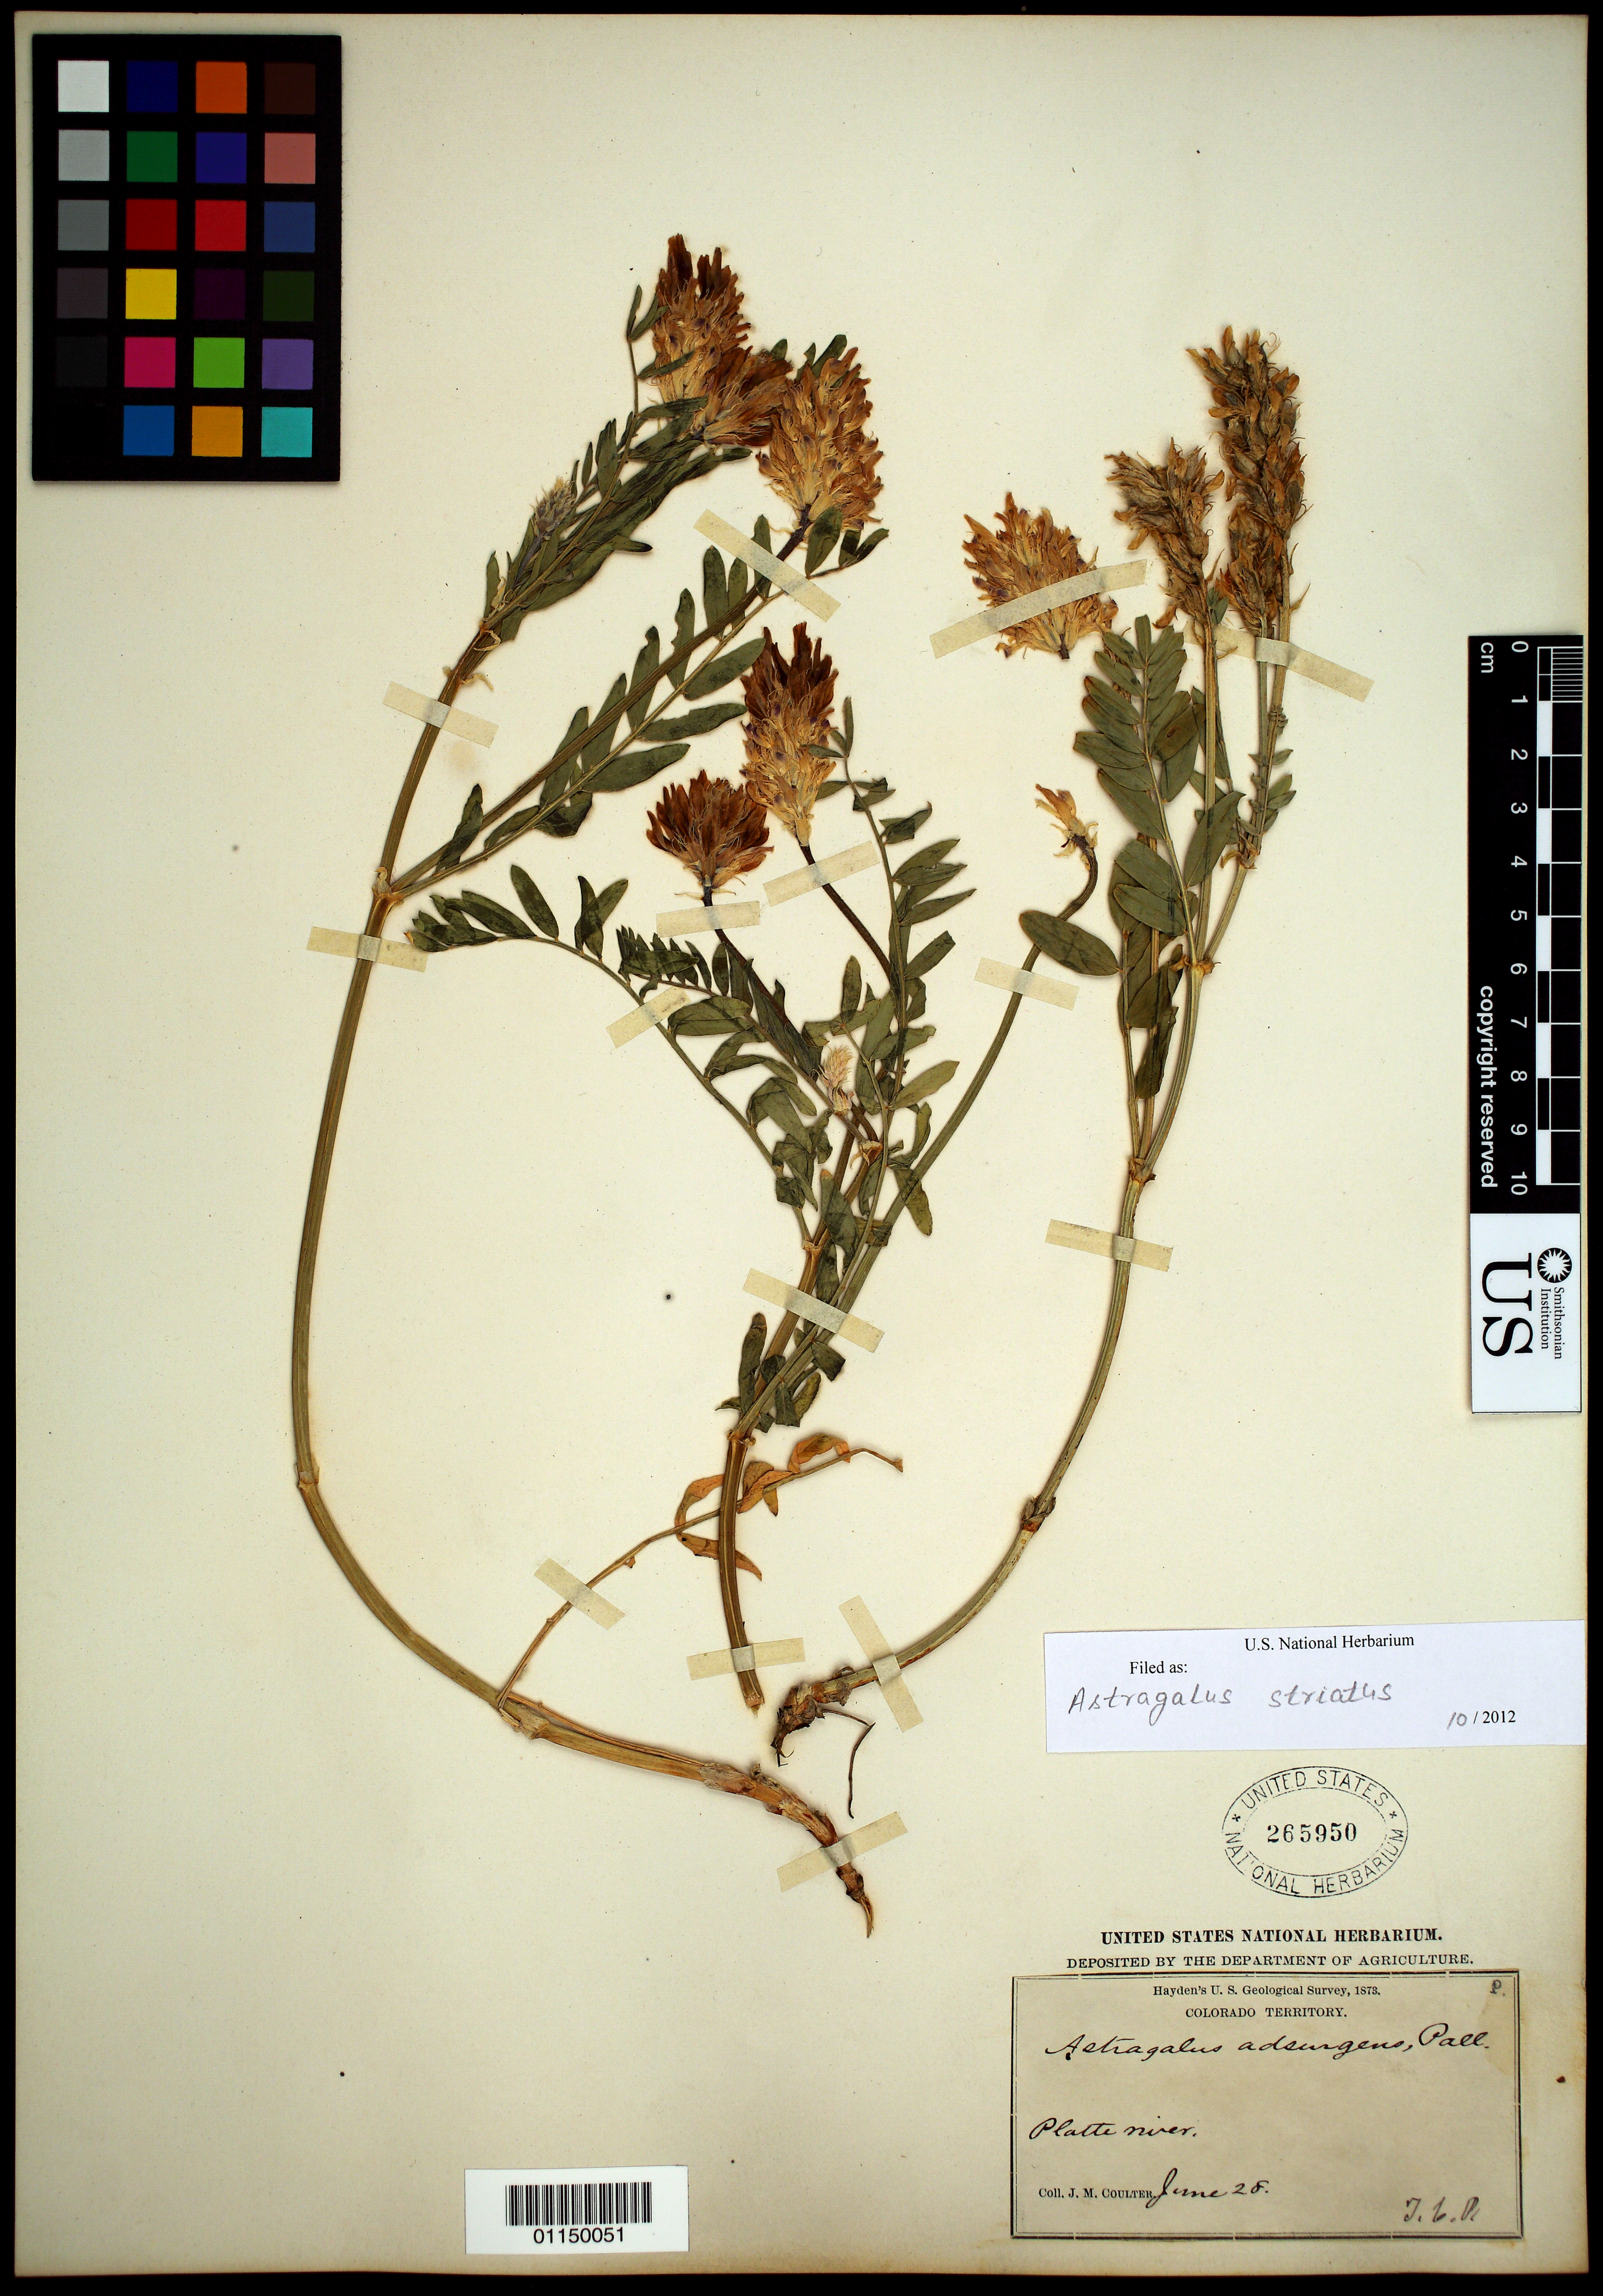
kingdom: Plantae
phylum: Tracheophyta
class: Magnoliopsida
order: Fabales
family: Fabaceae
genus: Astragalus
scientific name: Astragalus striatus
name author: Nutt.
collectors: J. M. Coulter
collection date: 1873-06-25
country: United States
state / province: Colorado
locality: Platte River.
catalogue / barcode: US 265950